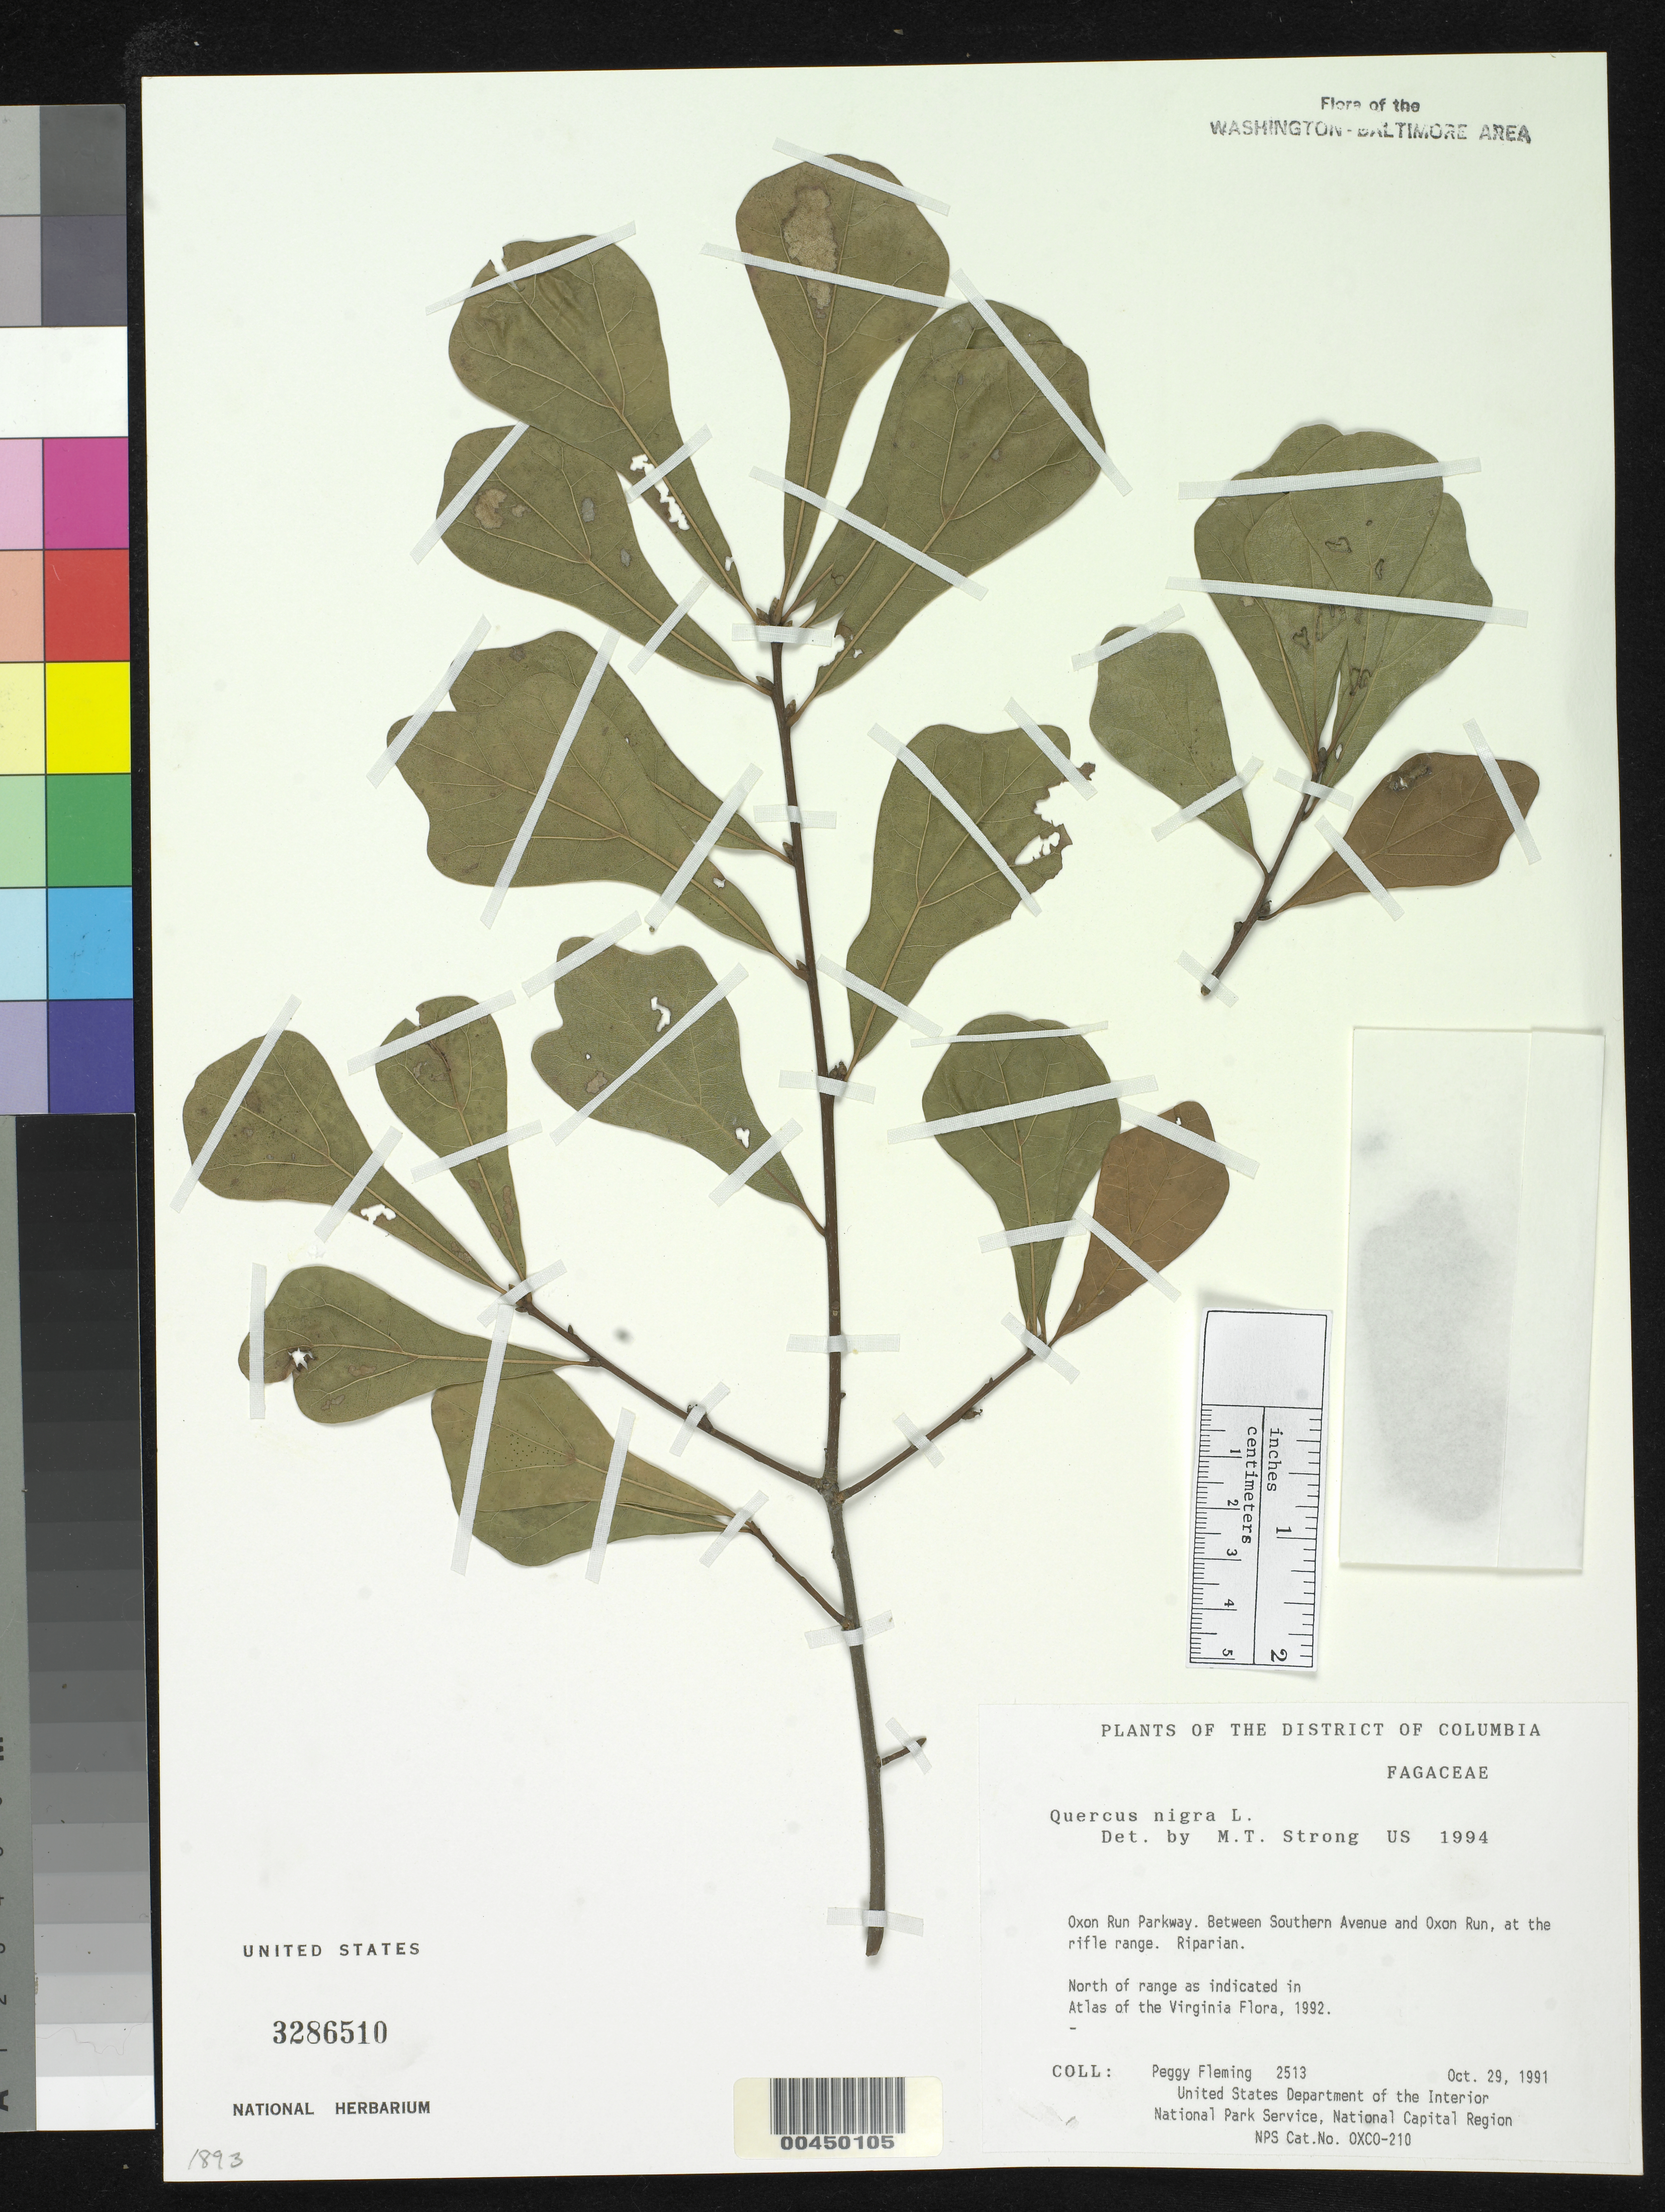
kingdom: Plantae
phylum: Tracheophyta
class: Magnoliopsida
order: Fagales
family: Fagaceae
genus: Quercus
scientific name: Quercus nigra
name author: L.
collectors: P. Fleming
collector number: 2513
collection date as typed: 29 Oct 1991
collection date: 1991-10-29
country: United States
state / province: District of Columbia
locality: Oxon Run Parkway, between Southern Ave and Oxon Run at the Rifle Range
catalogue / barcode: US 3286510